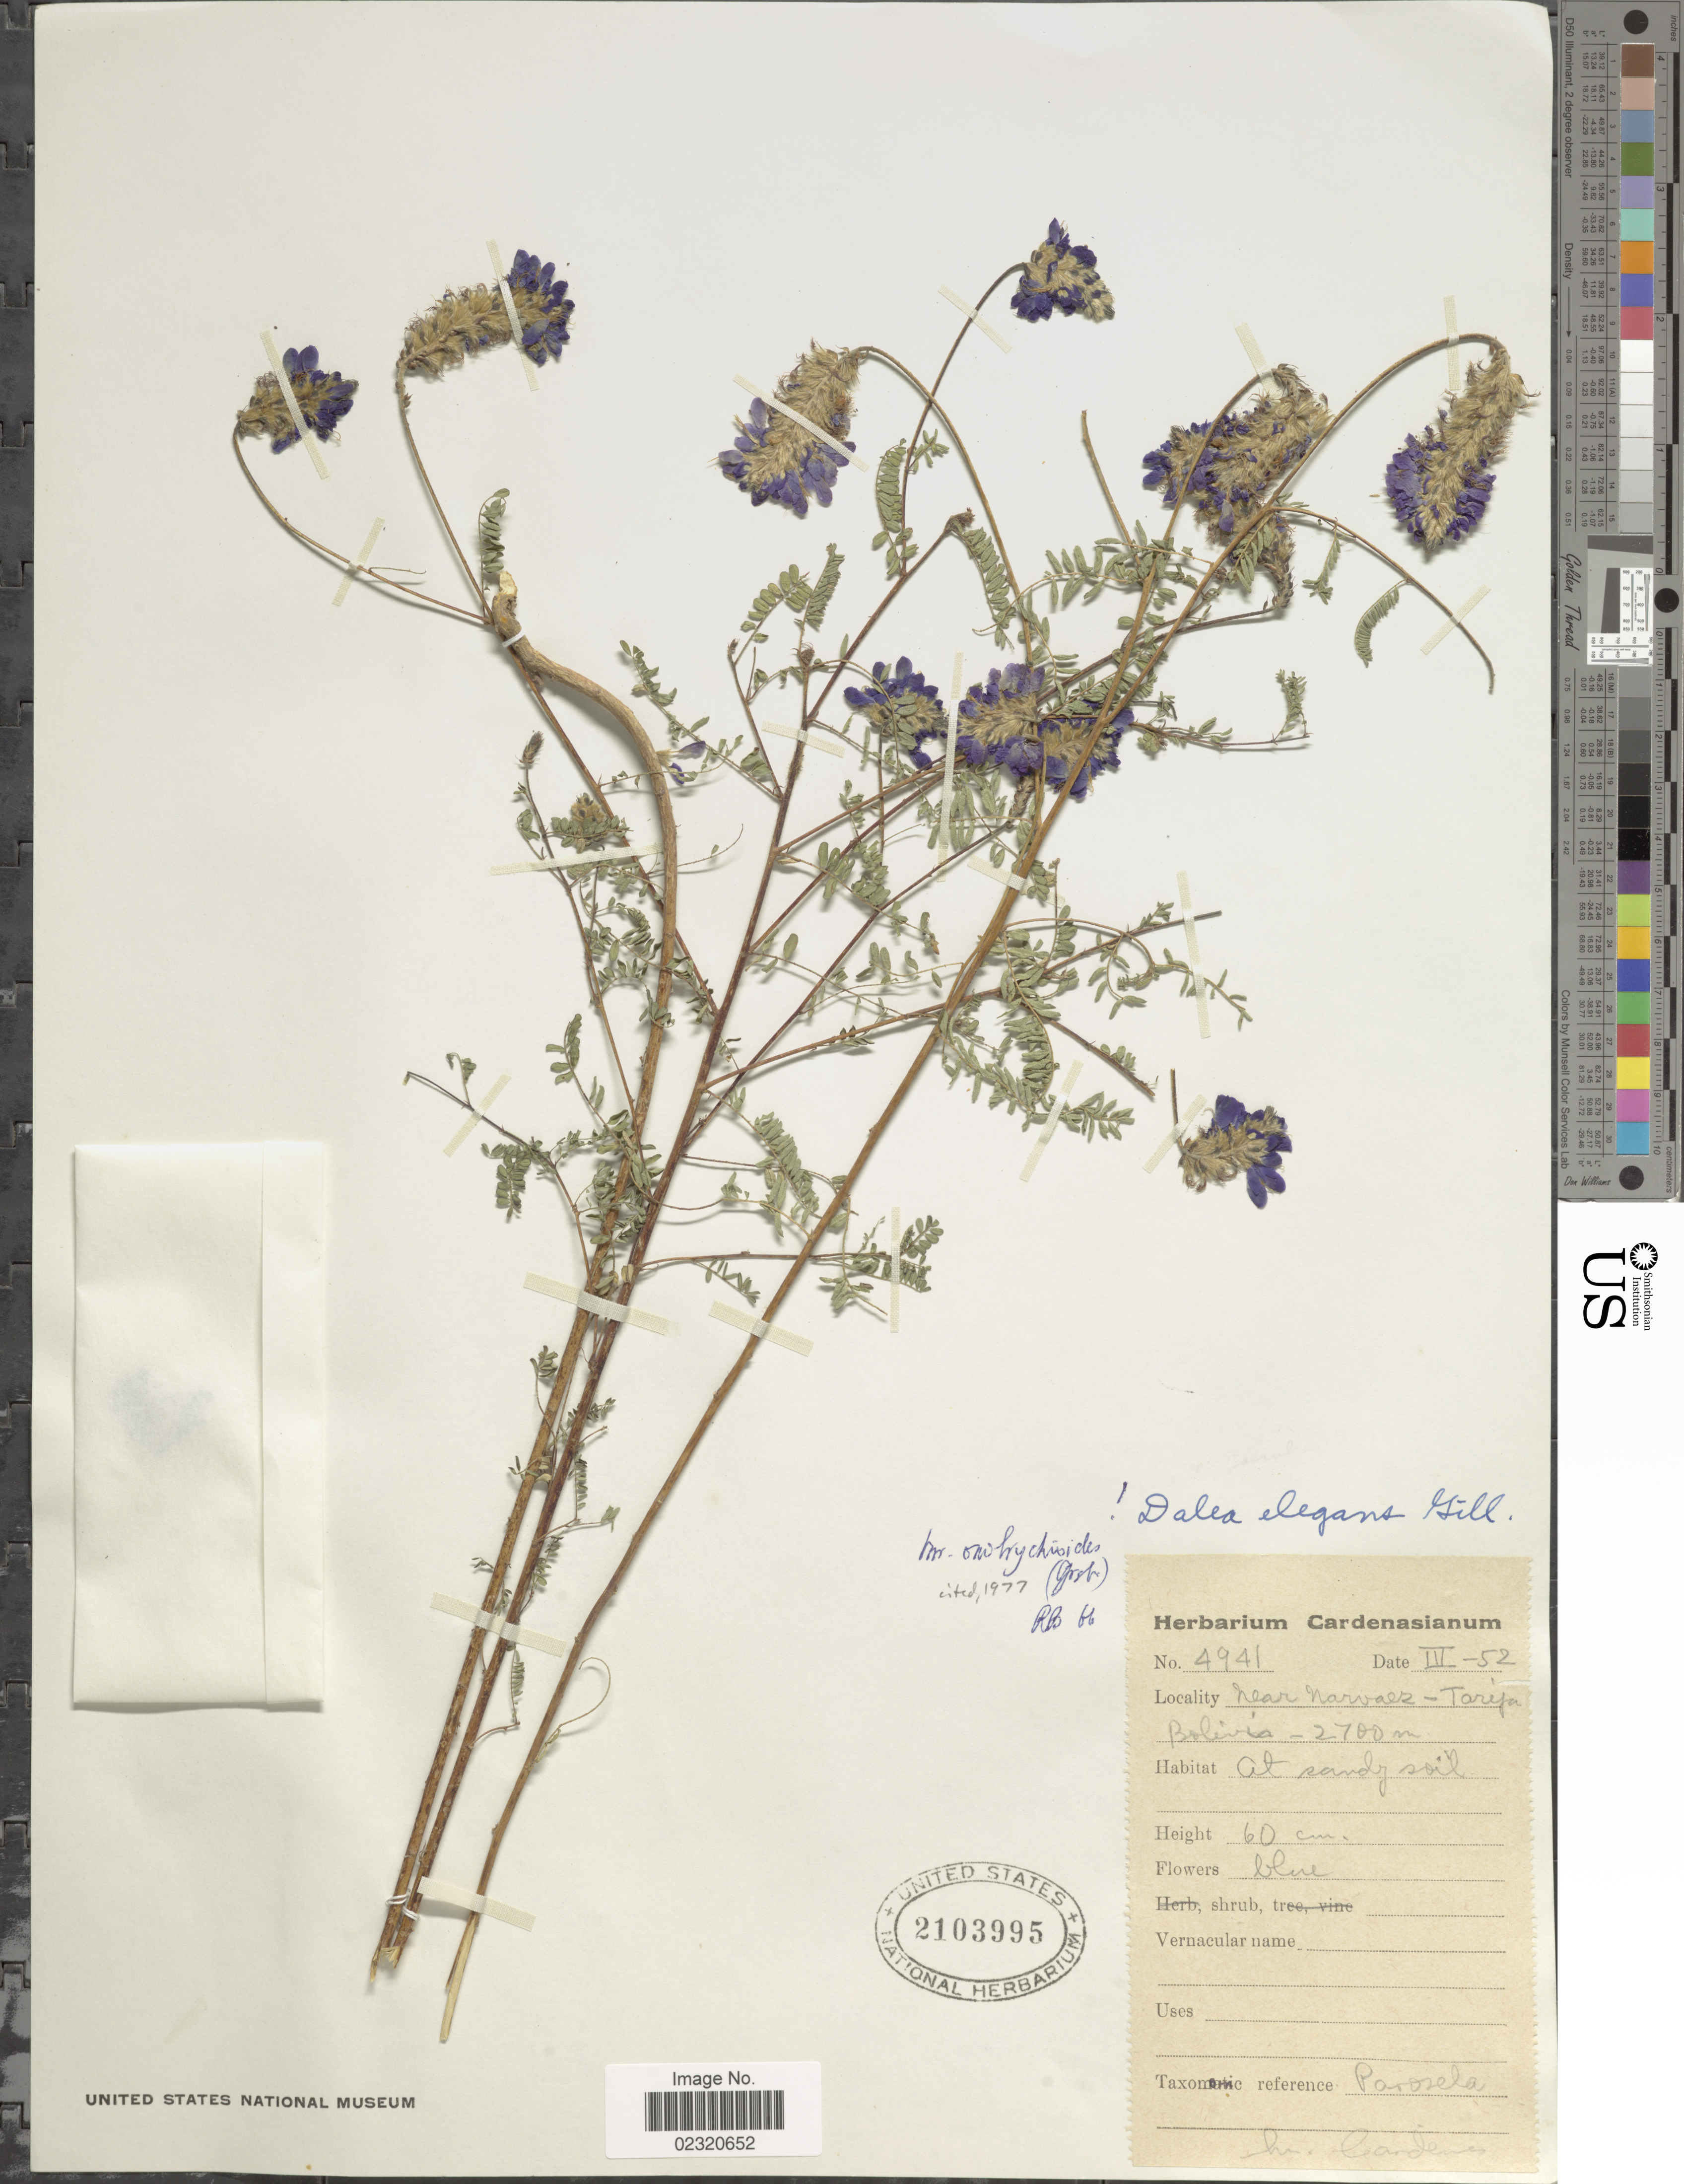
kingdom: Plantae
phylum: Tracheophyta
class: Magnoliopsida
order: Fabales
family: Fabaceae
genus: Dalea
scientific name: Dalea elegans var. onobrychioides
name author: (Griseb.) Barneby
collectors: Herbarium Cardenasianum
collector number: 4941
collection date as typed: Transcribed d/m/y: /4/52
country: Bolivia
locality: Near Narvaez - Tarifa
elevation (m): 2700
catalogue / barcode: US 2103995